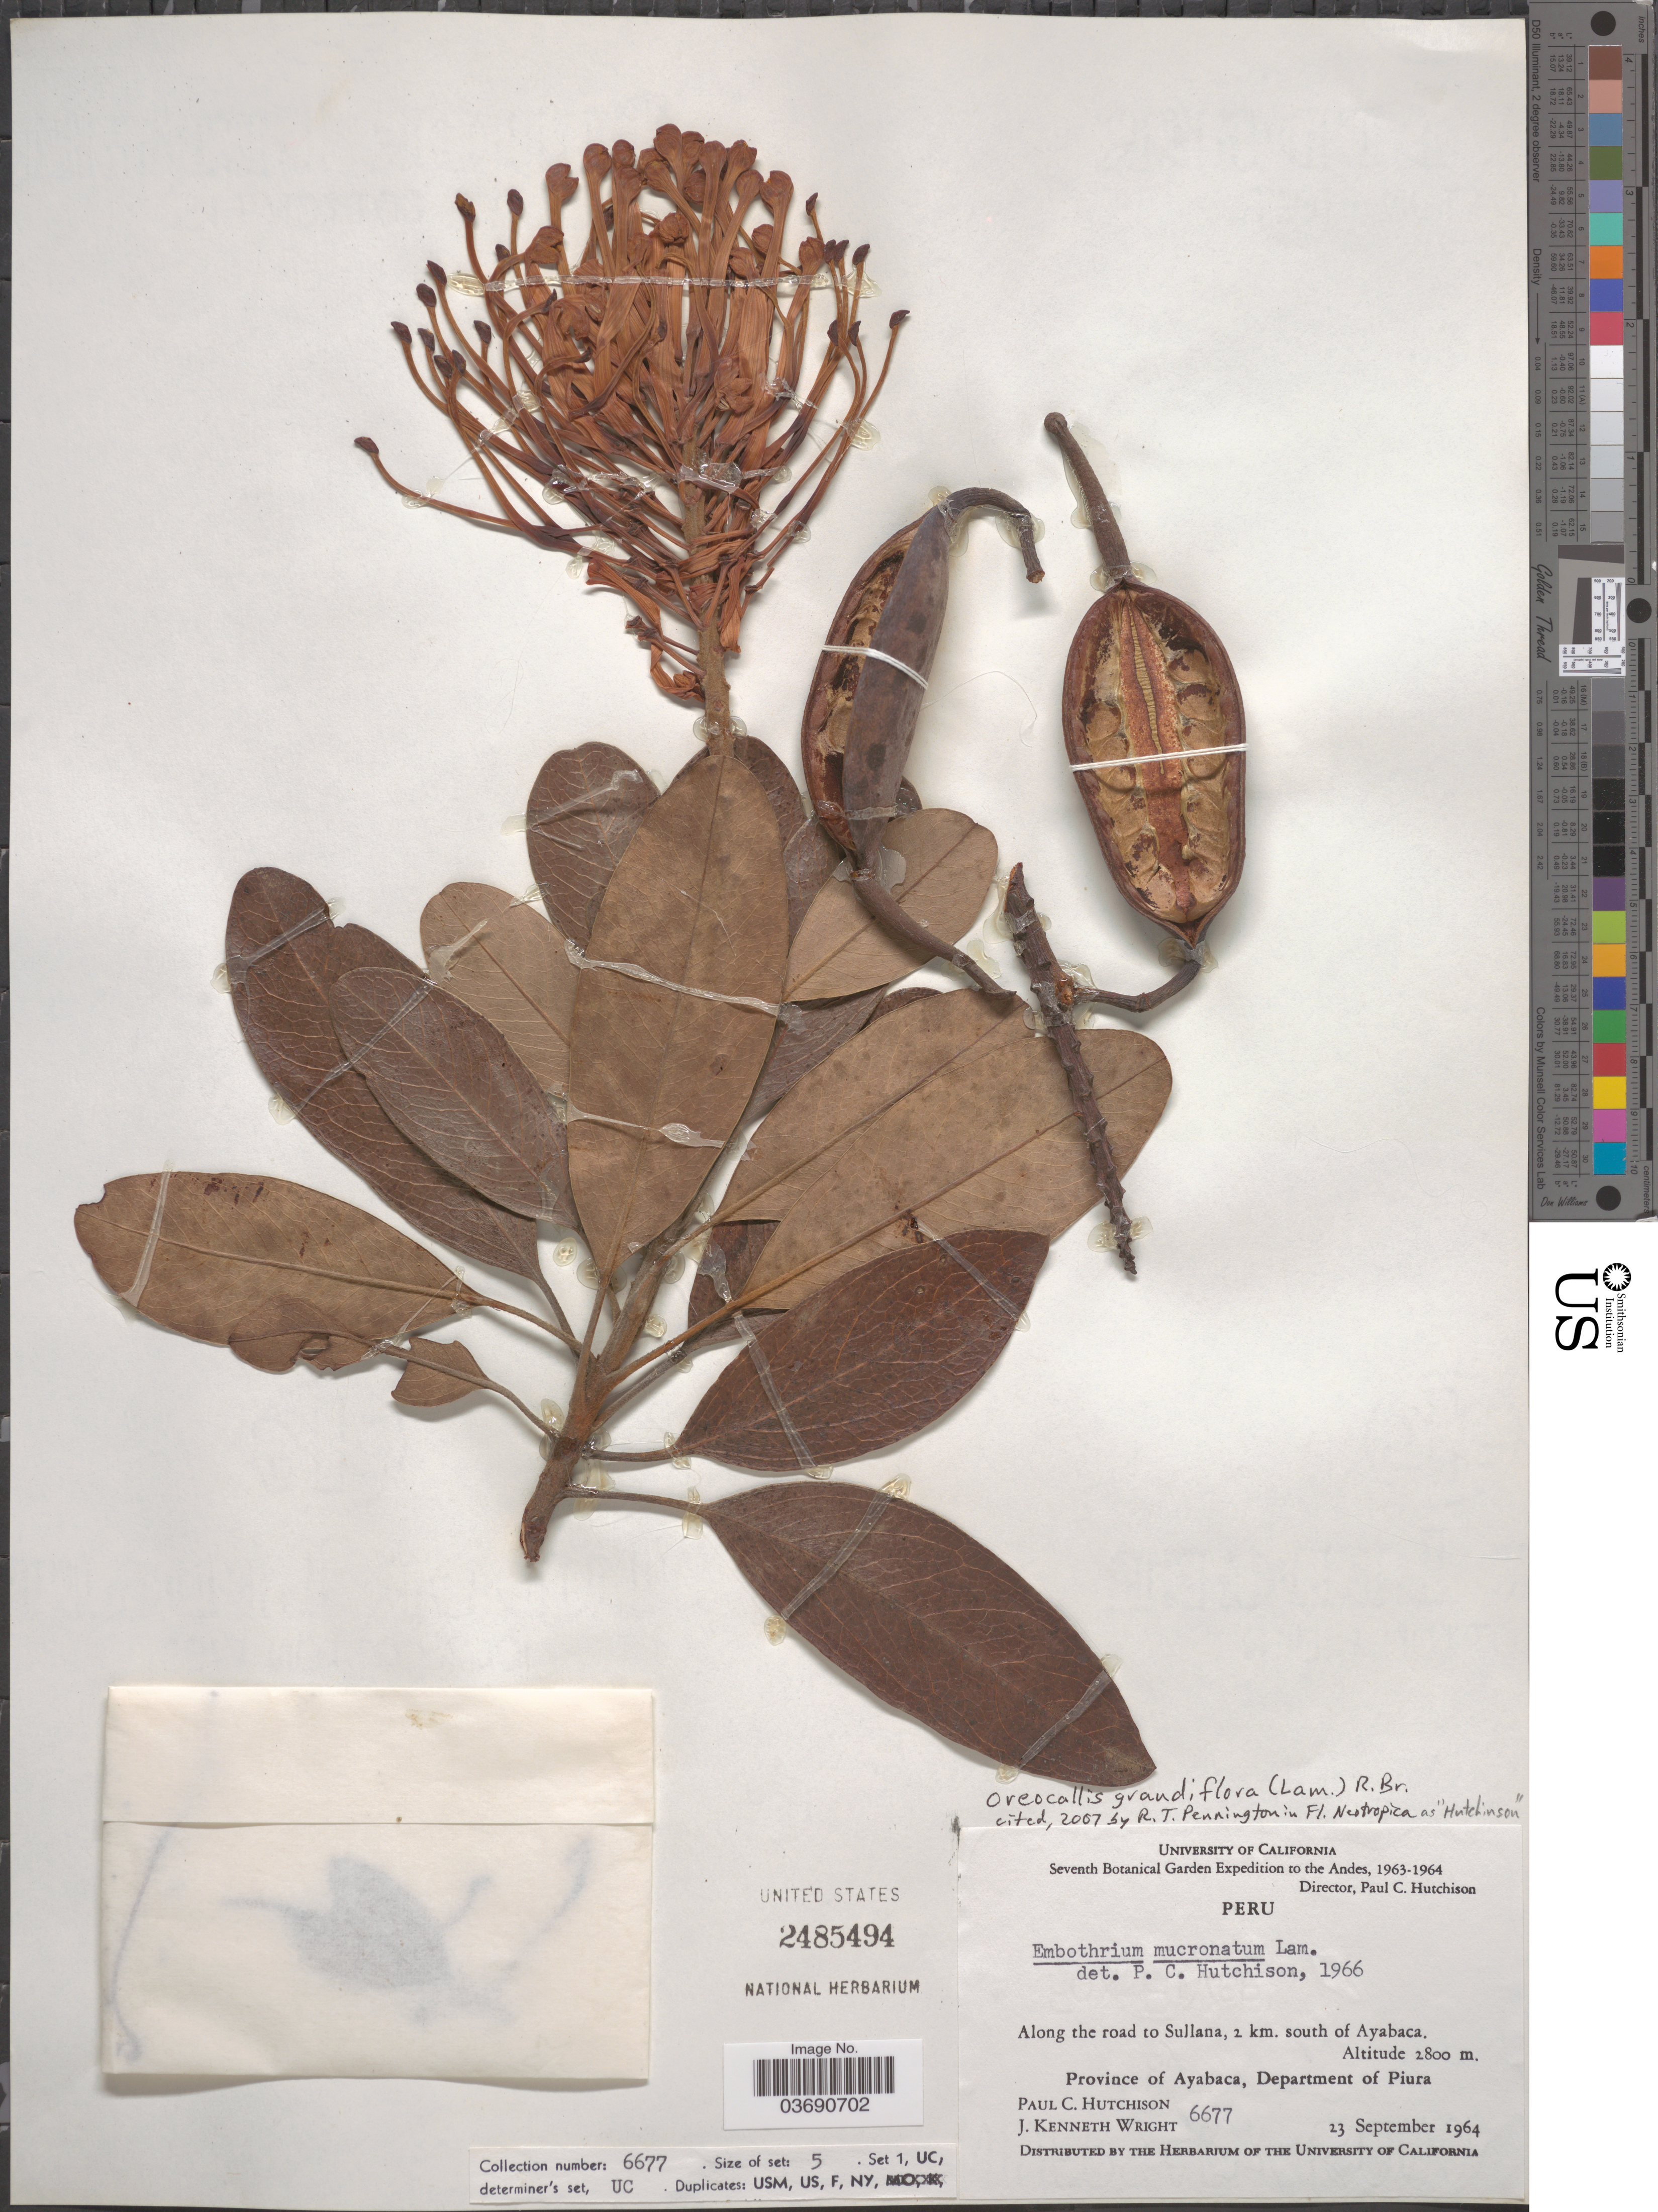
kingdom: Plantae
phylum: Tracheophyta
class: Magnoliopsida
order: Proteales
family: Proteaceae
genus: Oreocallis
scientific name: Oreocallis grandiflora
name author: (Lam.) R. Br.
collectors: P. C. Hutchison & J. K. Wright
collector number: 6677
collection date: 1964-09-23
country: Peru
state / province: Piura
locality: The Andes. Along the road to Sullana, 2 km. south of Ayabaca. Province of Ayabaca, Department of Piura.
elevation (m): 2800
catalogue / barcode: US 2485494